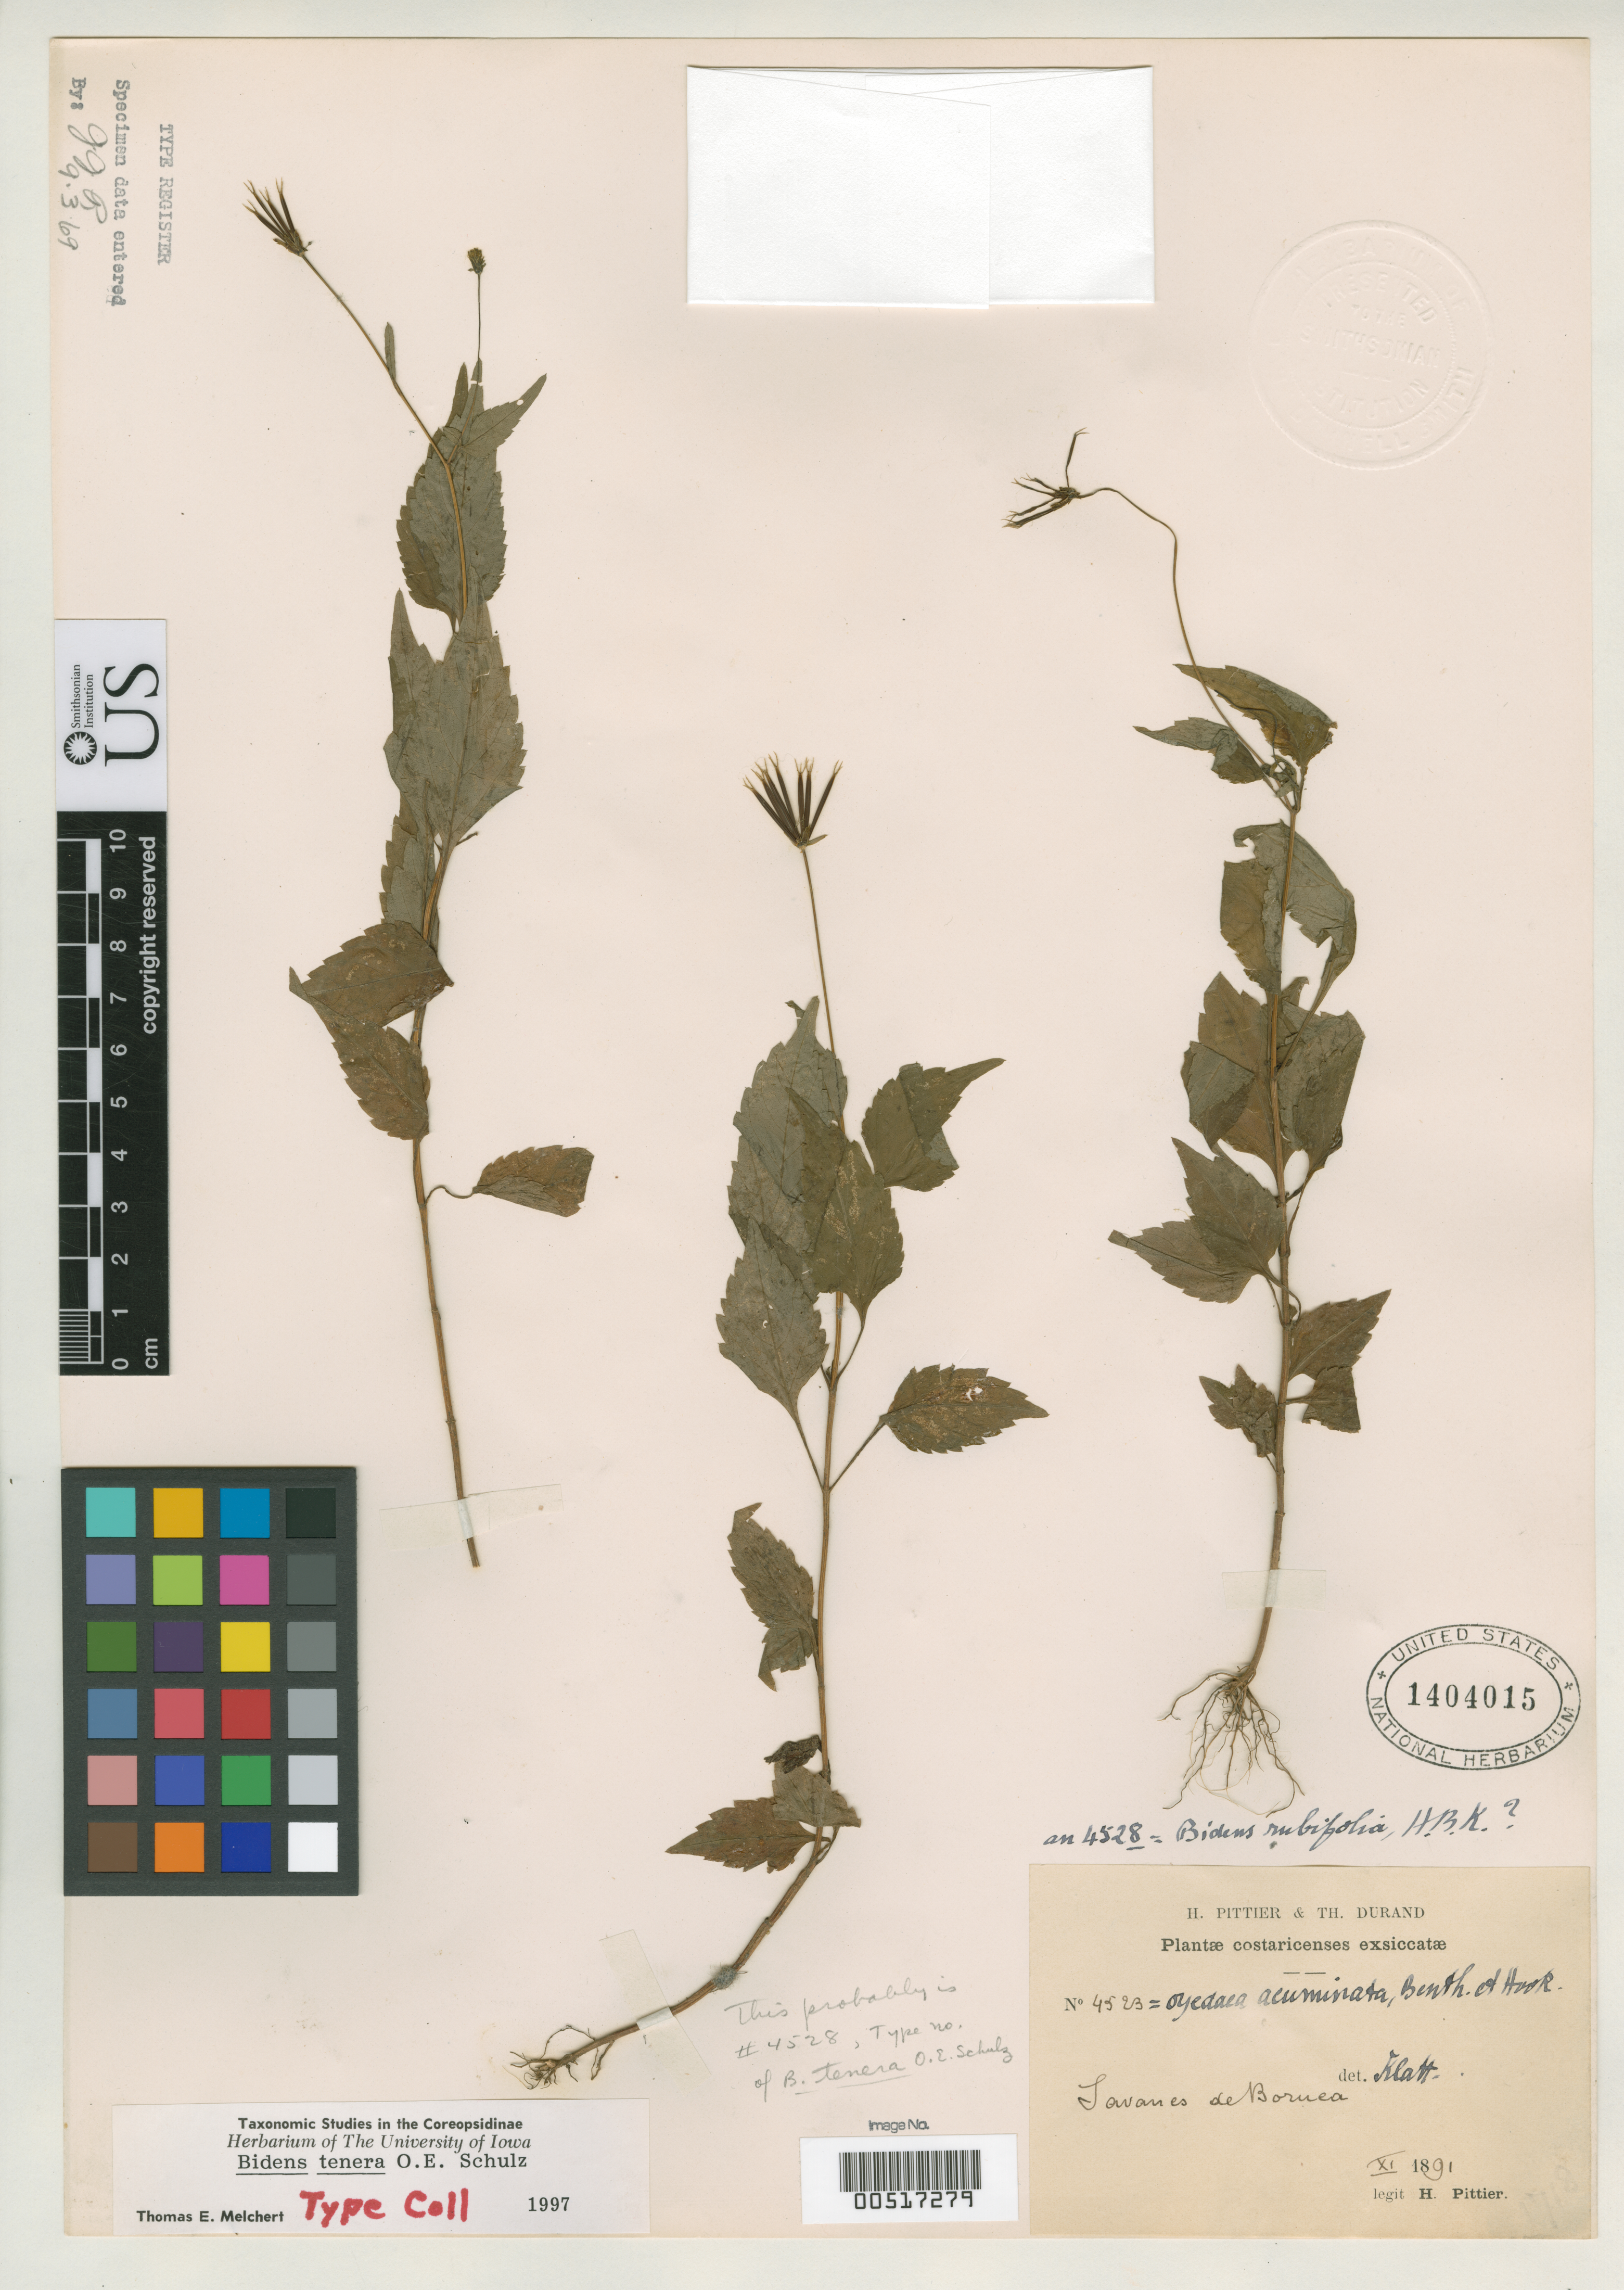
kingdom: Plantae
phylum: Tracheophyta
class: Magnoliopsida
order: Asterales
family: Asteraceae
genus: Bidens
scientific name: Bidens tenera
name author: O.E. Schulz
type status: Isosyntype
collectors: H. F. Pittier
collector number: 4528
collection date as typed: Nov 1891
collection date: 1891-11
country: Costa Rica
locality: Lavances de Borneo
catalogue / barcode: US 1404015